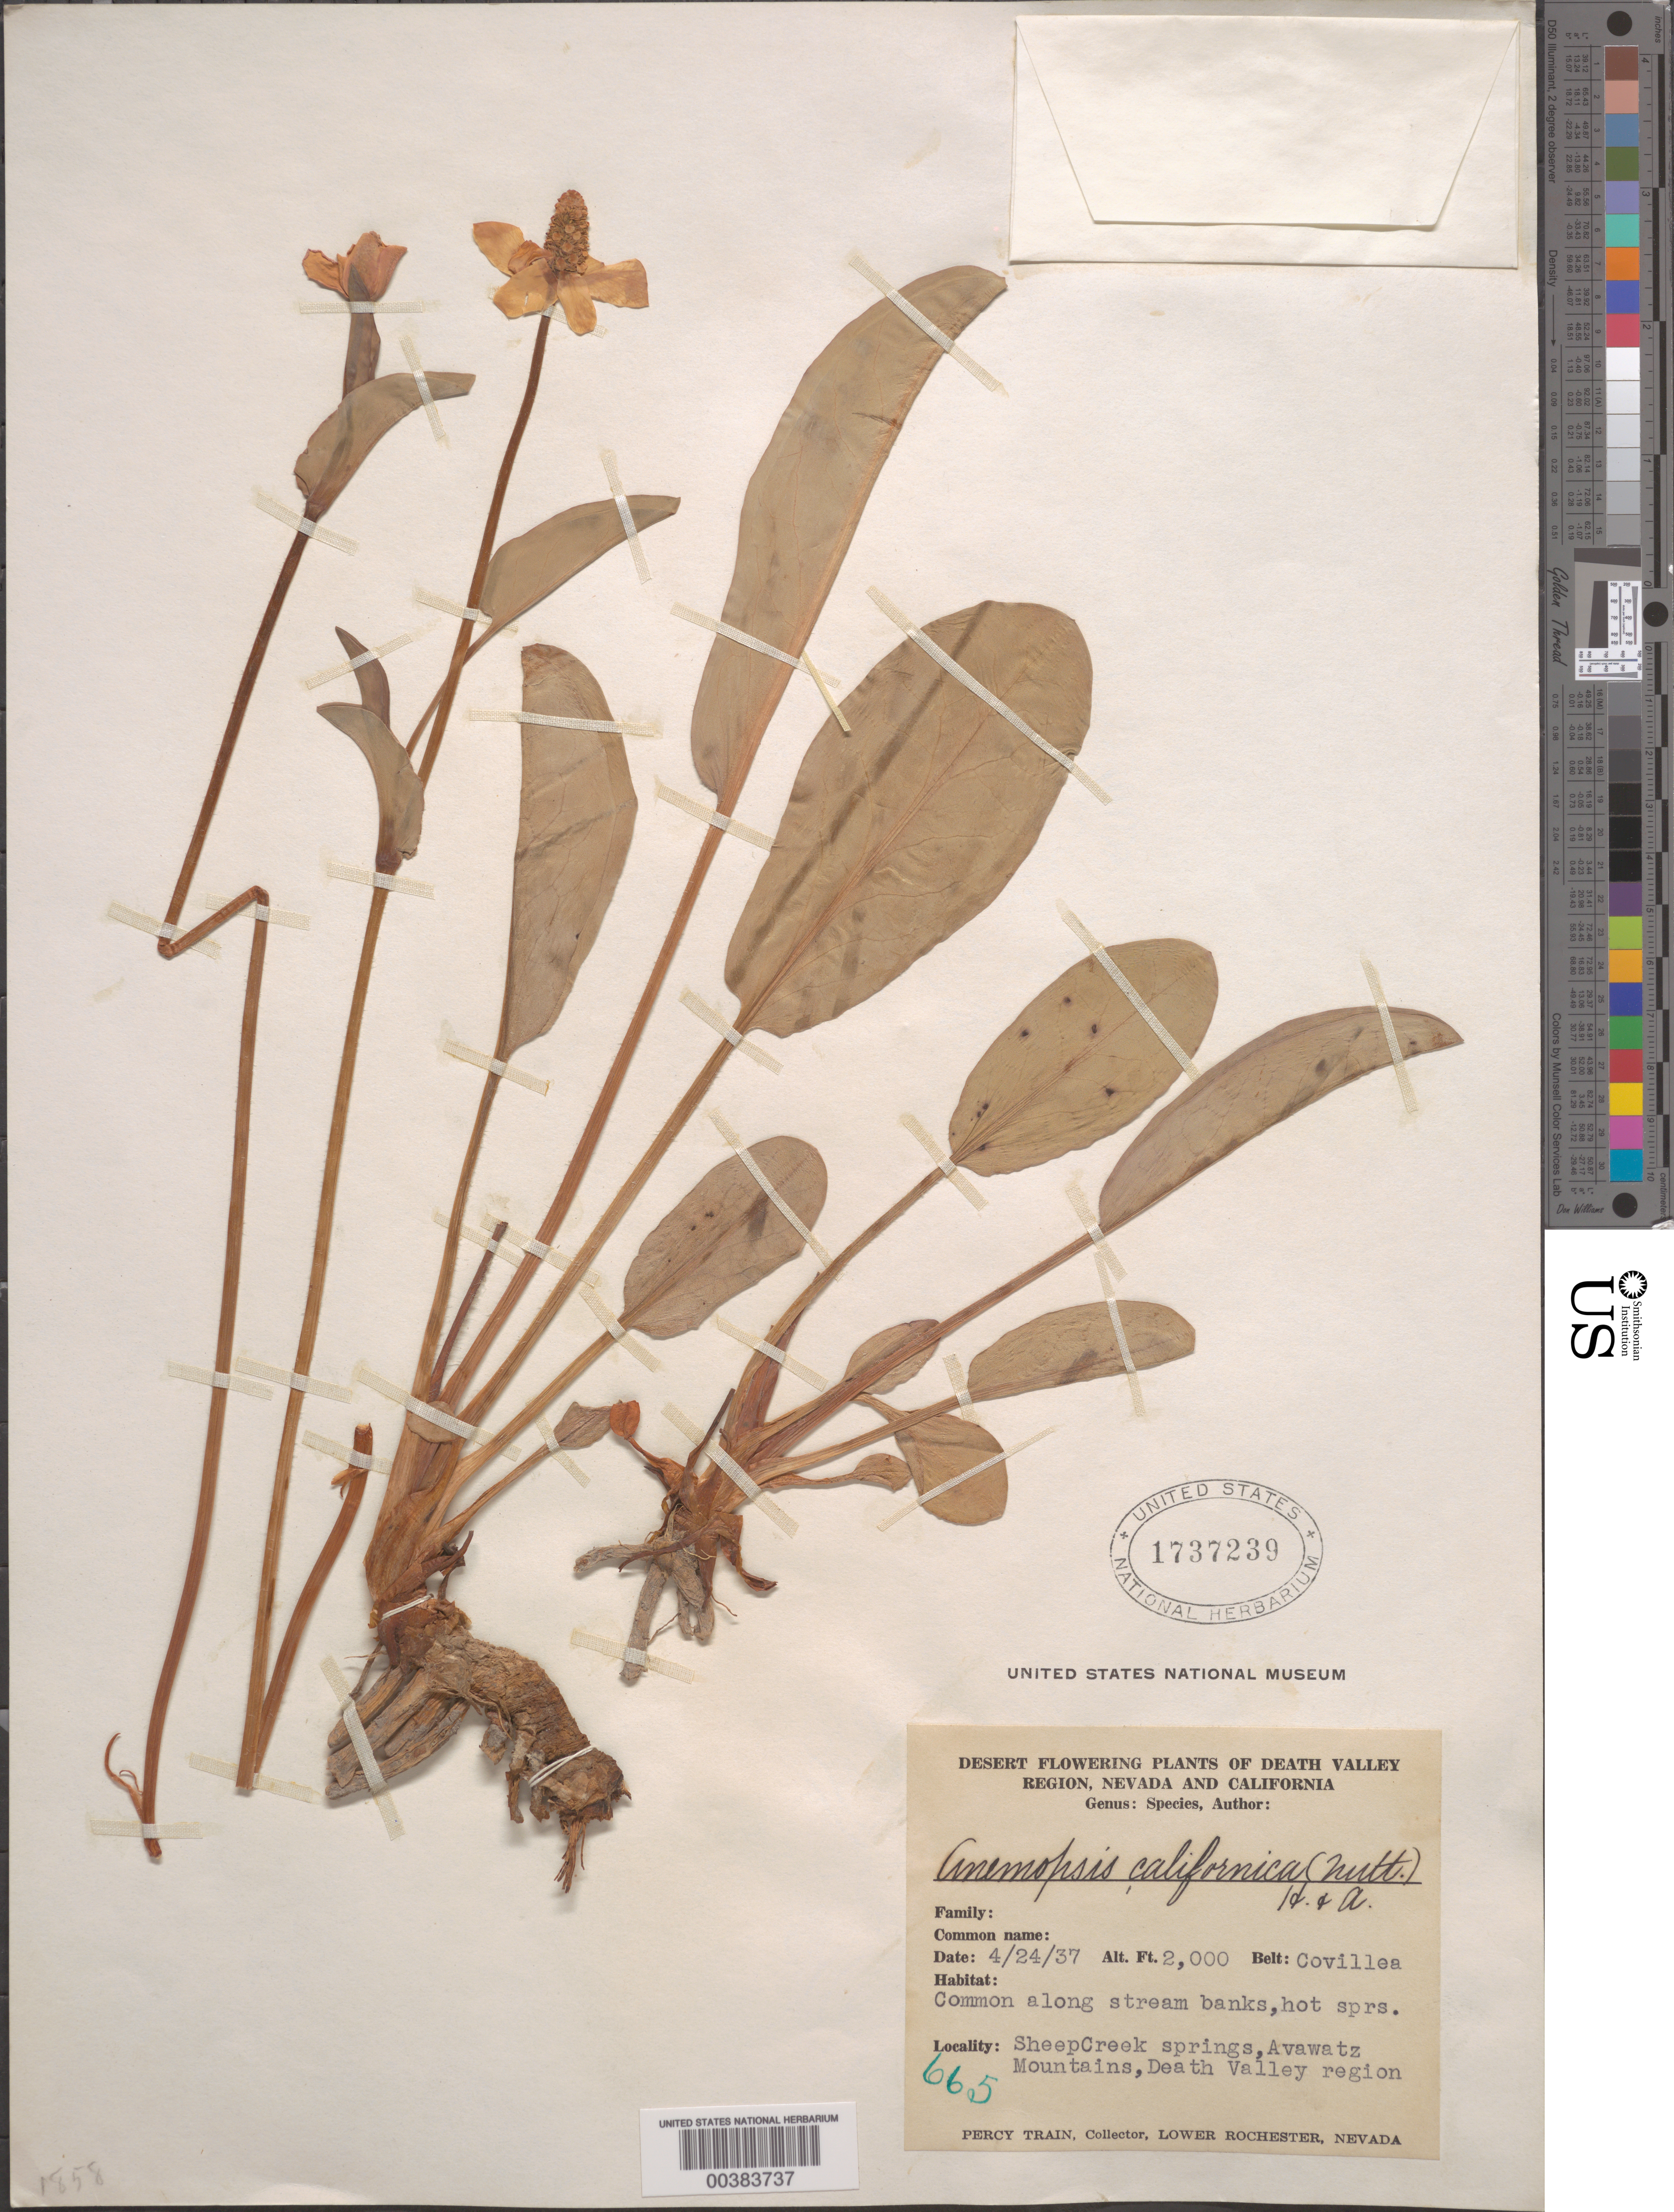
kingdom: Plantae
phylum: Tracheophyta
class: Magnoliopsida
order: Piperales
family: Saururaceae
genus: Anemopsis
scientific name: Anemopsis californica var. typica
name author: Kelso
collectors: P. Train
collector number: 665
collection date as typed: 27 Apr 1937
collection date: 1937-04-27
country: United States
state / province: California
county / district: San Bernardino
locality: Death valley, sheep creek springs, avawatz mtns. [state and county originally recorded as california (inyo co.) / nevada (nye co.).]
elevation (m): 610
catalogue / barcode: US 1737239